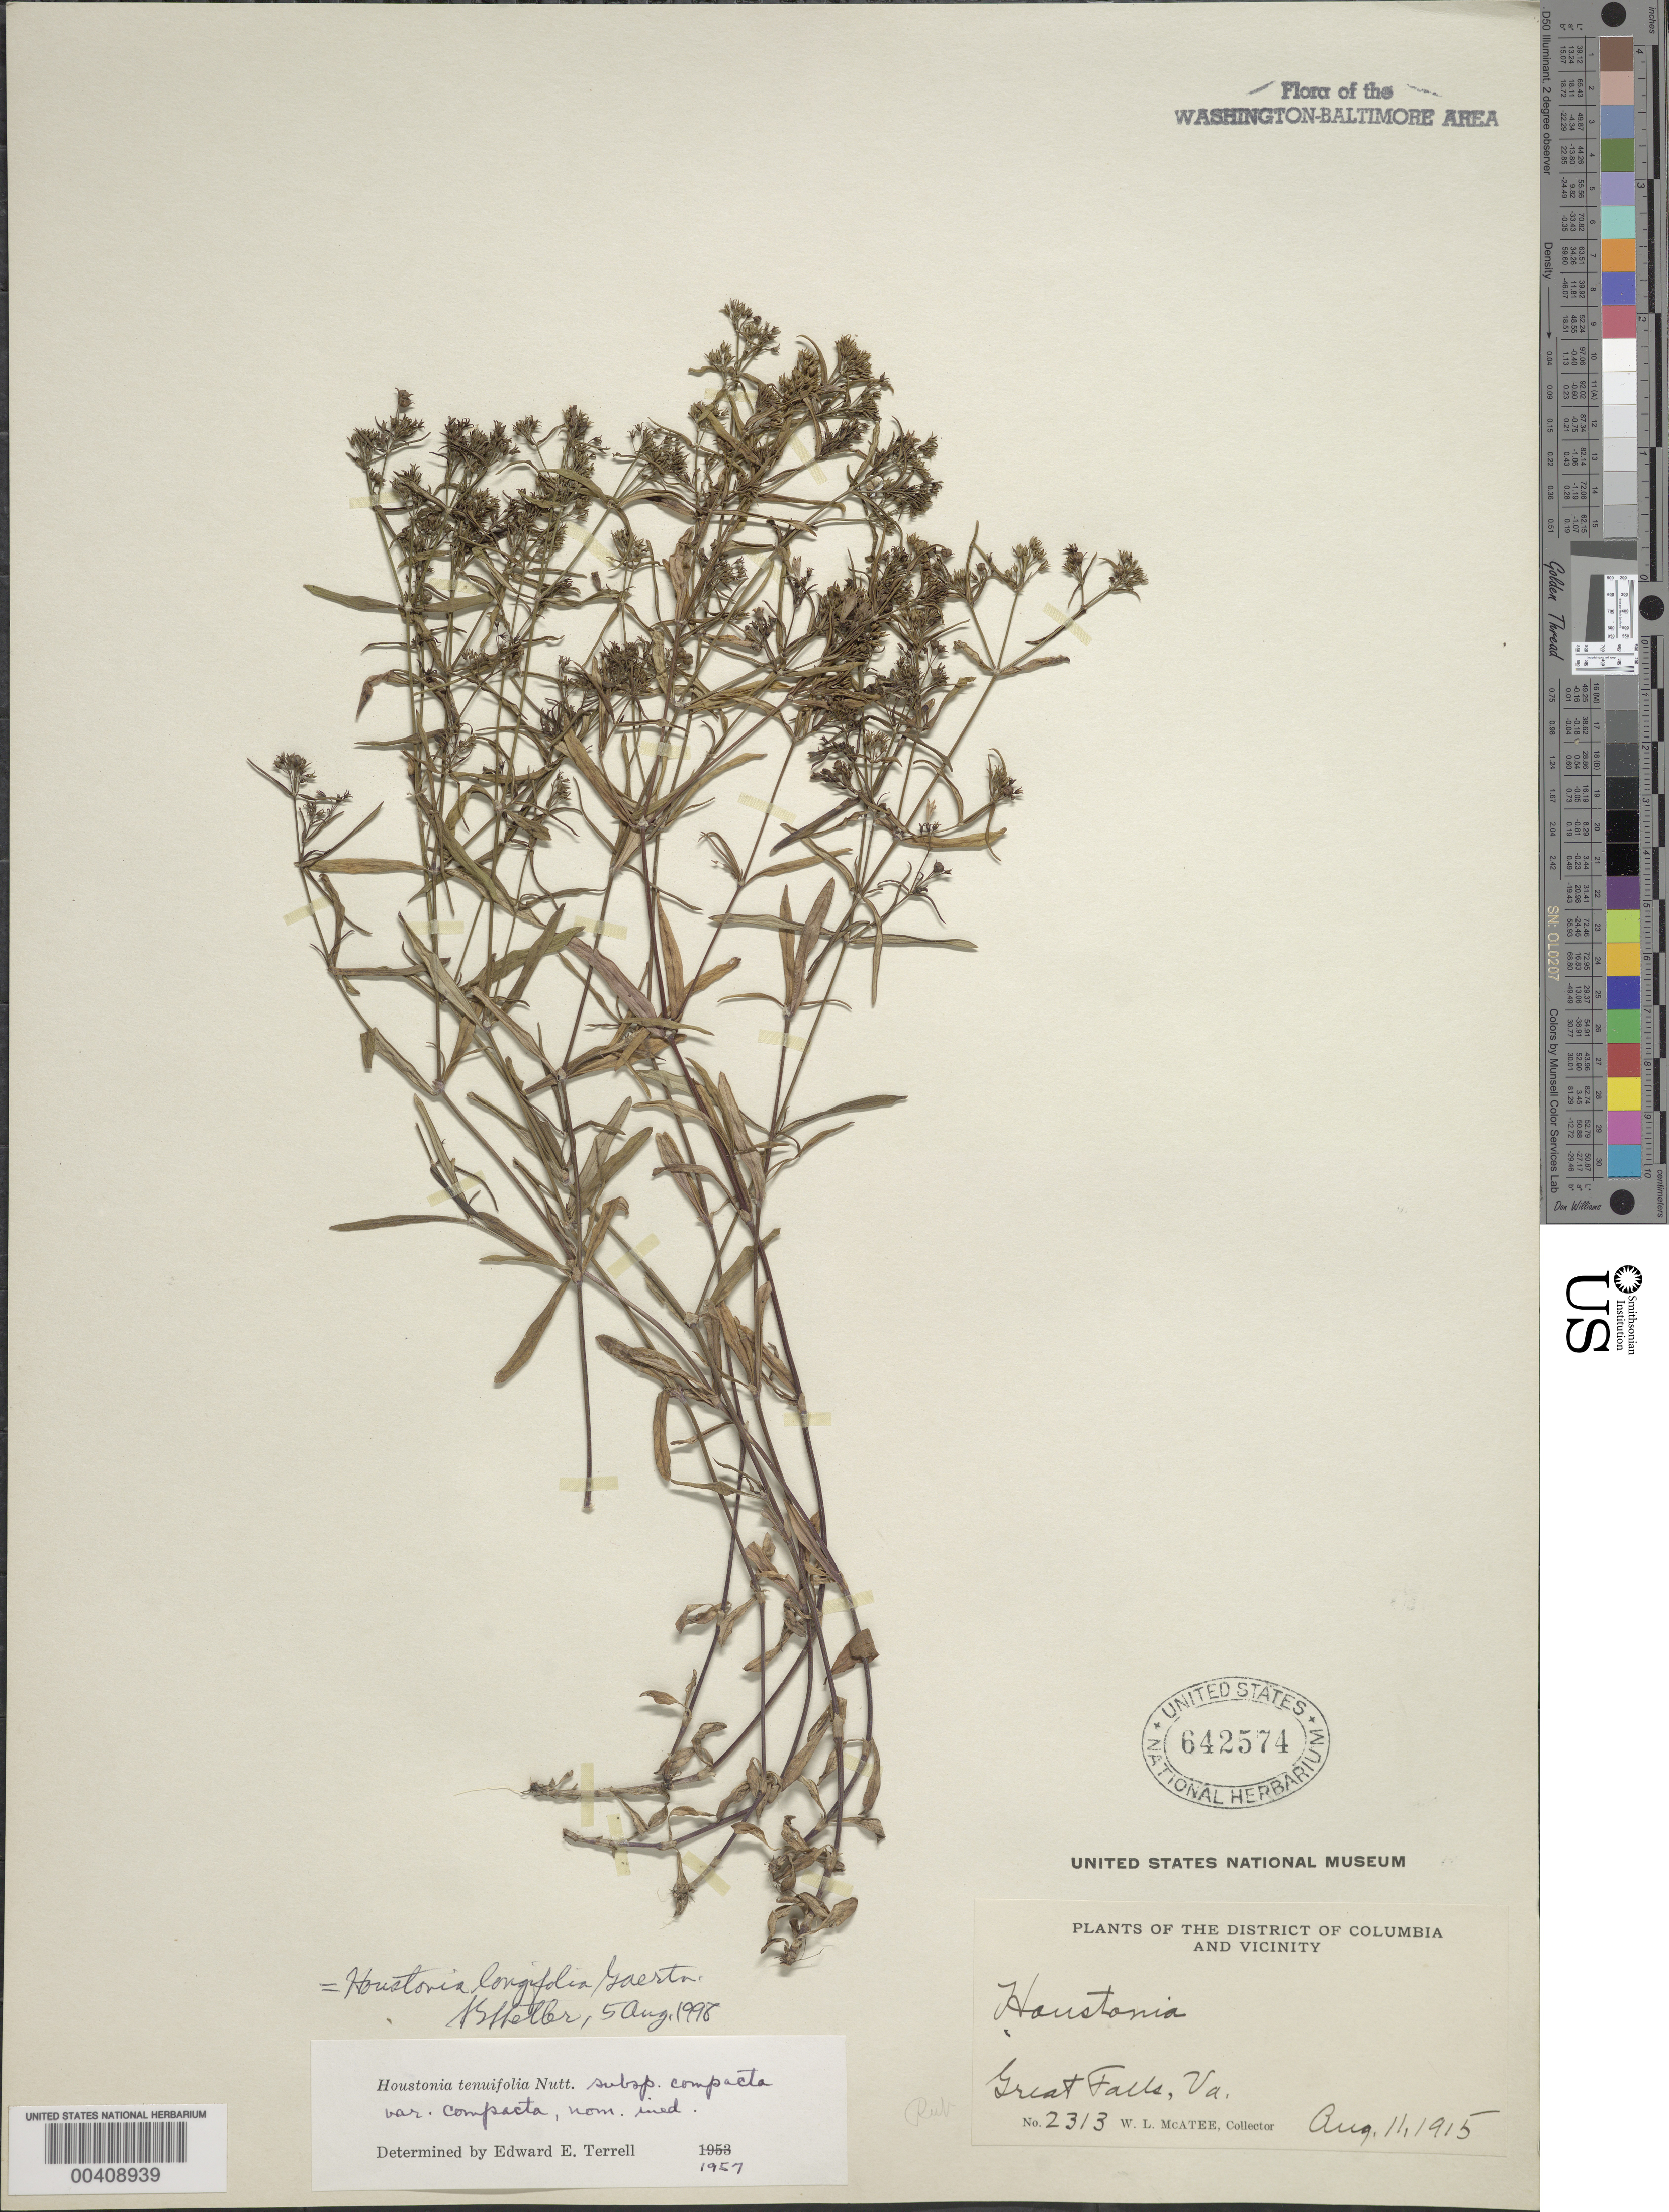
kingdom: Plantae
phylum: Tracheophyta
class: Magnoliopsida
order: Gentianales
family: Rubiaceae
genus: Houstonia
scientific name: Houstonia longifolia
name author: Gaertn.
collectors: W. McAtee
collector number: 2313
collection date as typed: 11 Aug 1915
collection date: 1915-08-11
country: United States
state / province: Virginia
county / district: Fairfax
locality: Great Falls C. and O. Canal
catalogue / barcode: US 642574